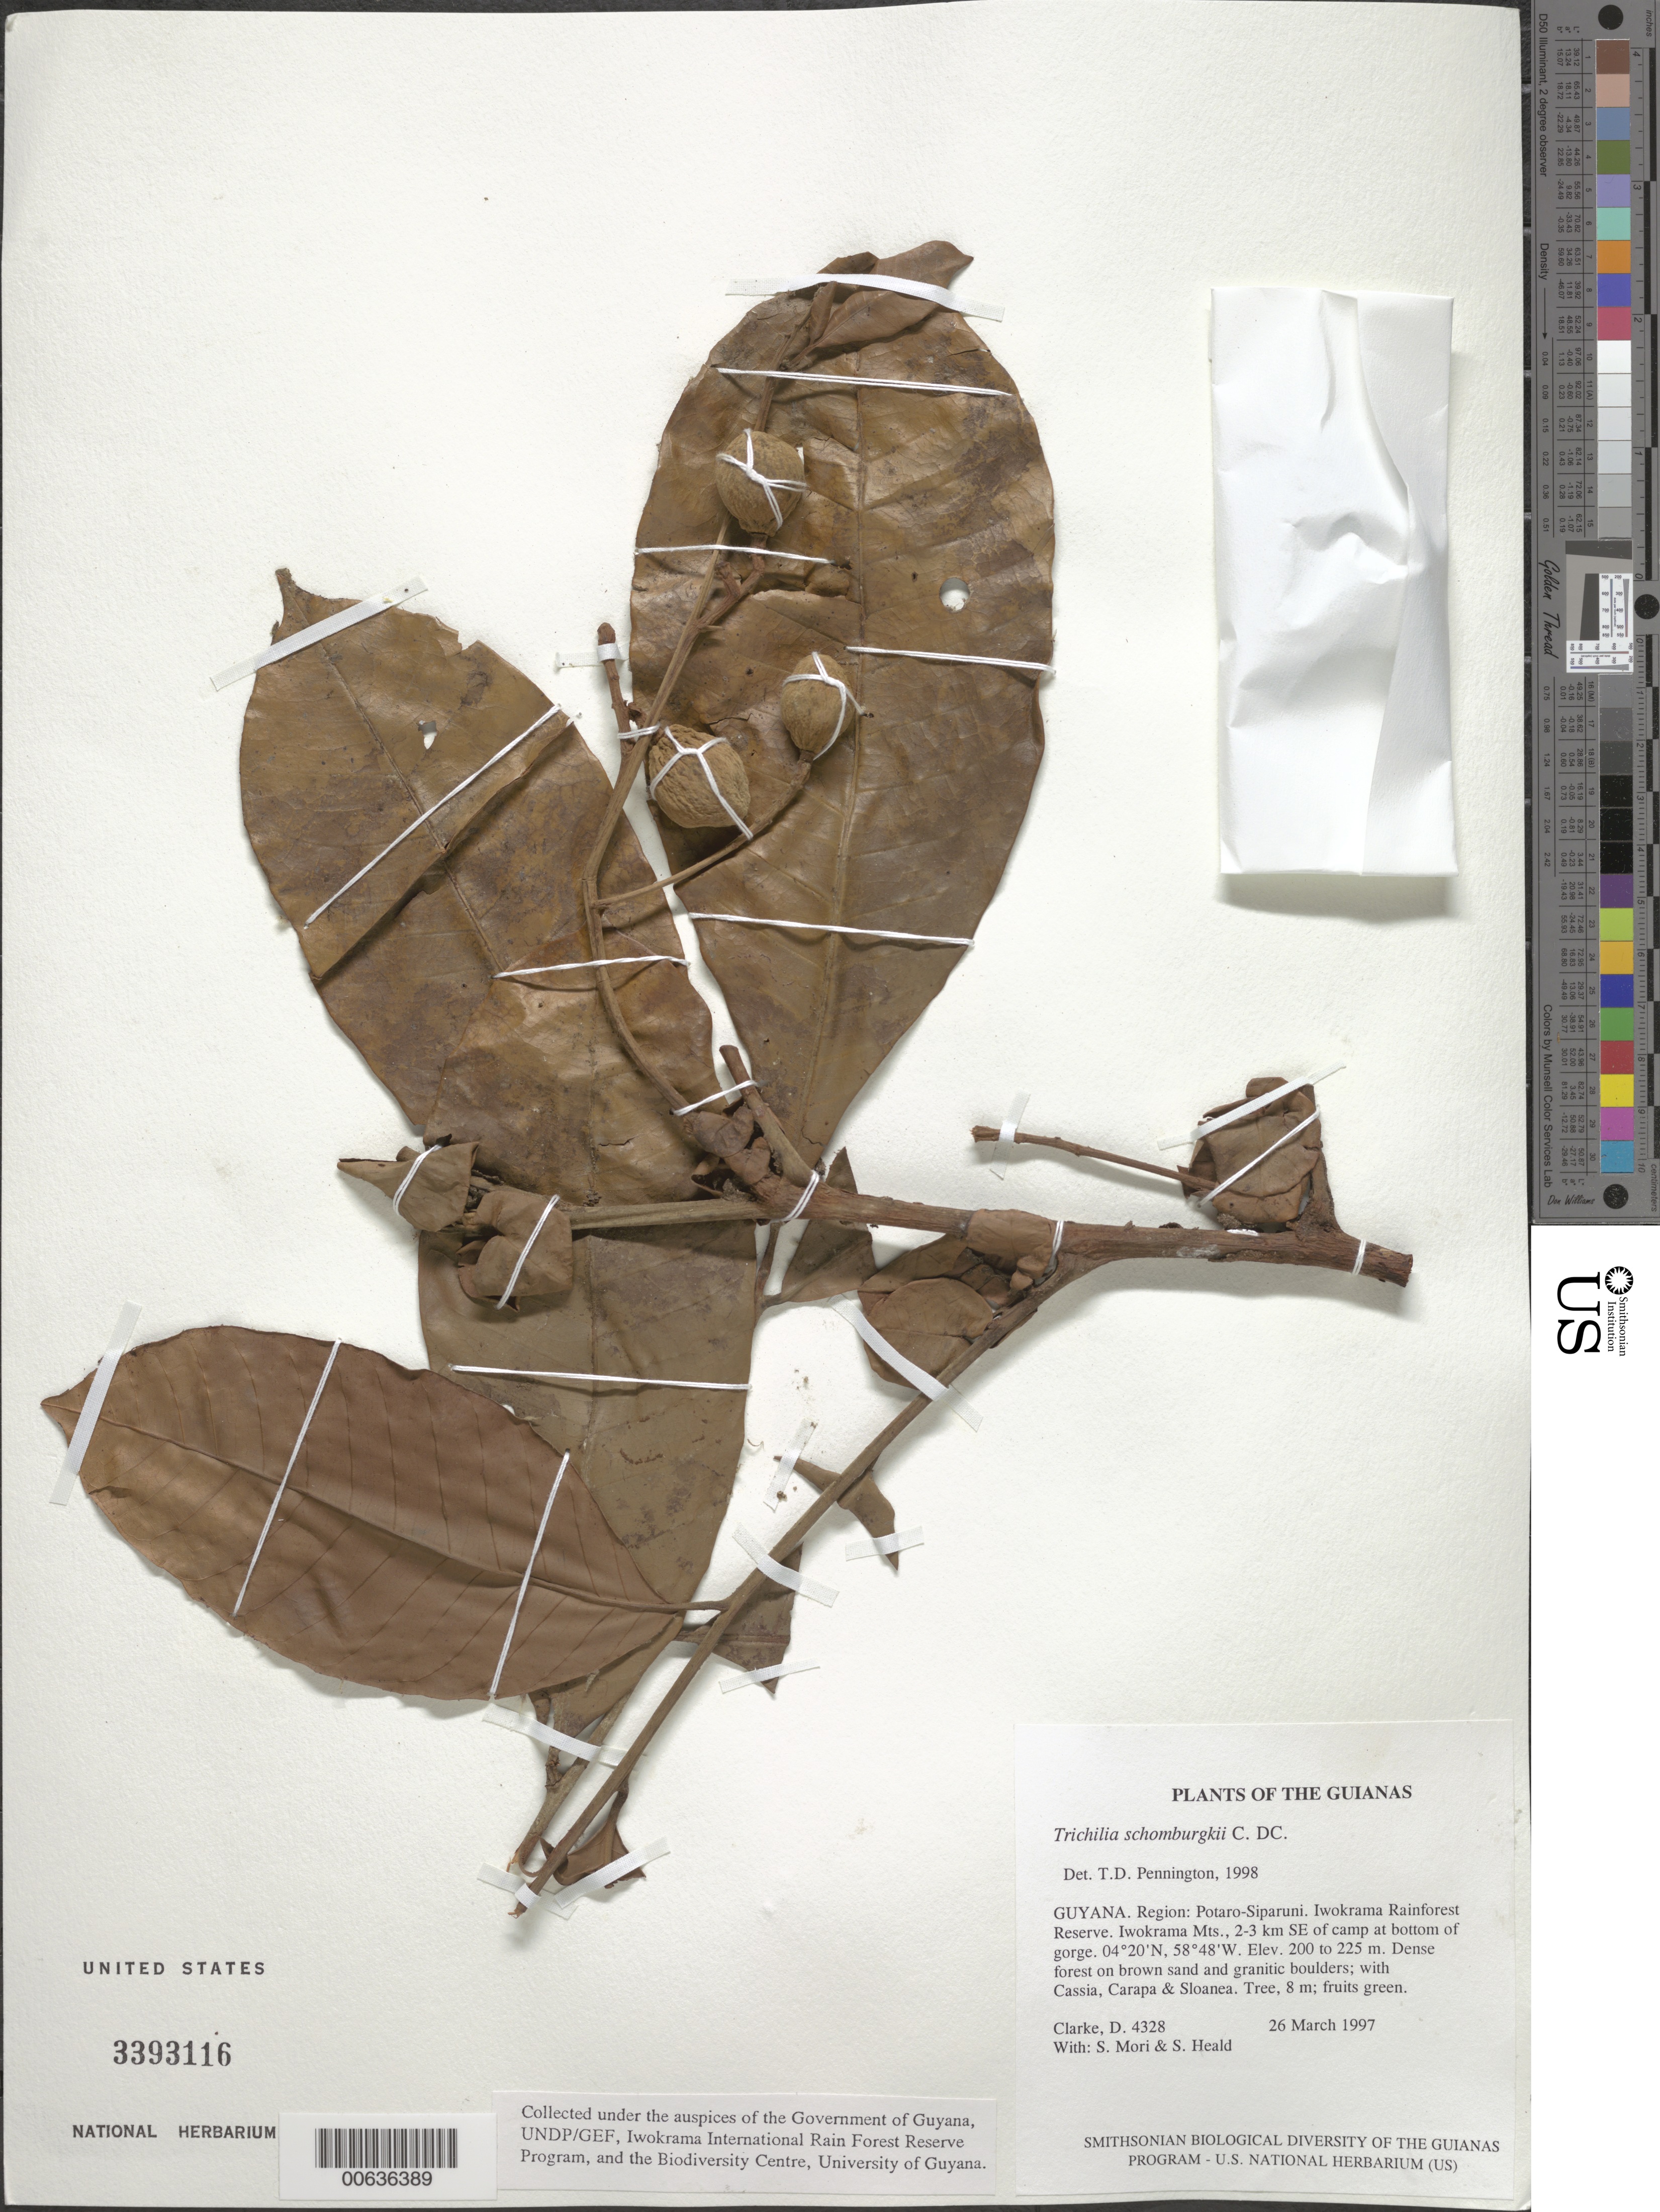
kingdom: Plantae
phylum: Tracheophyta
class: Magnoliopsida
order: Sapindales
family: Meliaceae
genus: Trichilia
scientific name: Trichilia schomburgkii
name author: C. DC.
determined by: Pennington, T. D., (K)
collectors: H. D. Clarke, S. Mori & S. Heald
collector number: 4328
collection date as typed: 26 March 1997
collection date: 1997-03-26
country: Guyana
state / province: Potaro-Siparuni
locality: Iwokrama Rainforest Reserve. Iwokrama Mts., 2-3 km SE of camp at bottom of gorge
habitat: Dense forest on brown sand and granitic boulders; with Cassia, Carapa & Sloanea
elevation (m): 200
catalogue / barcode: US 3393116